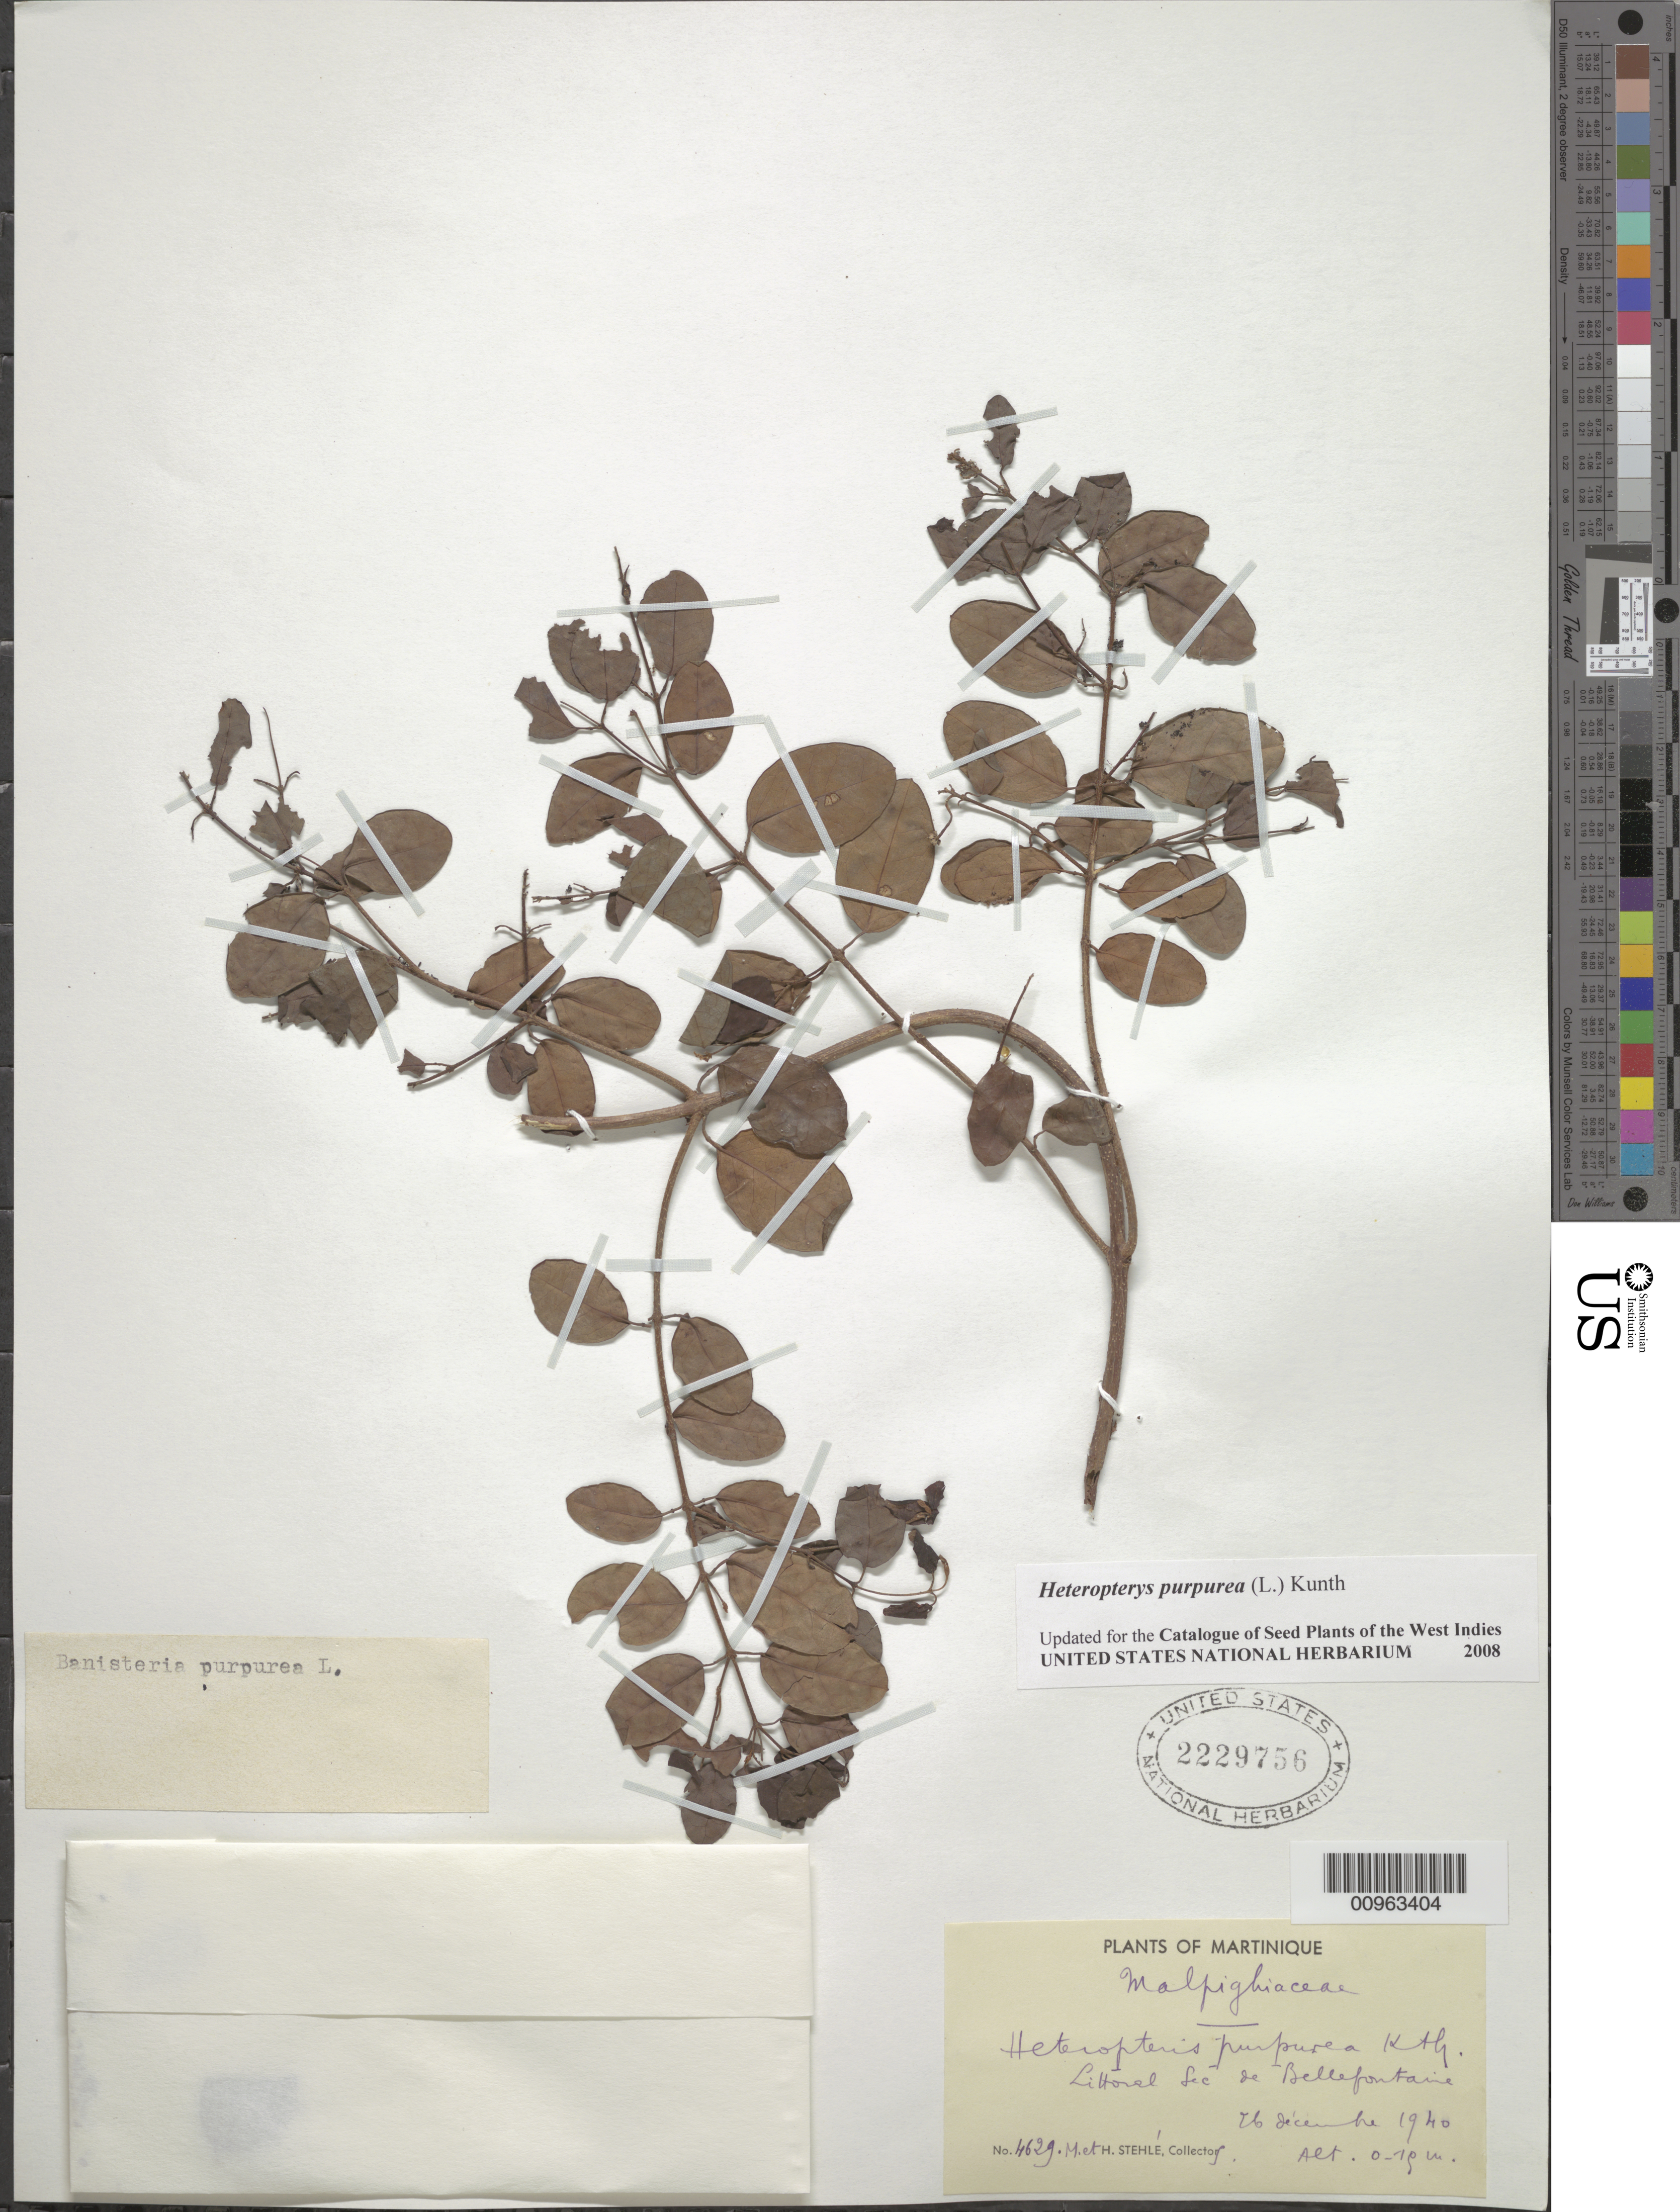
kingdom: Plantae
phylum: Tracheophyta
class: Magnoliopsida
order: Malpighiales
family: Malpighiaceae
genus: Heteropterys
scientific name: Heteropterys purpurea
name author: (L.) Kunth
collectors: H. Stehlé & M. Stehlé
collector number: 4629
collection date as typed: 26 Dec 1940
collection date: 1940-12-26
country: Martinique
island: Martinique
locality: De bellefontaine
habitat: Littoral sec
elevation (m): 0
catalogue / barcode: US 2229756